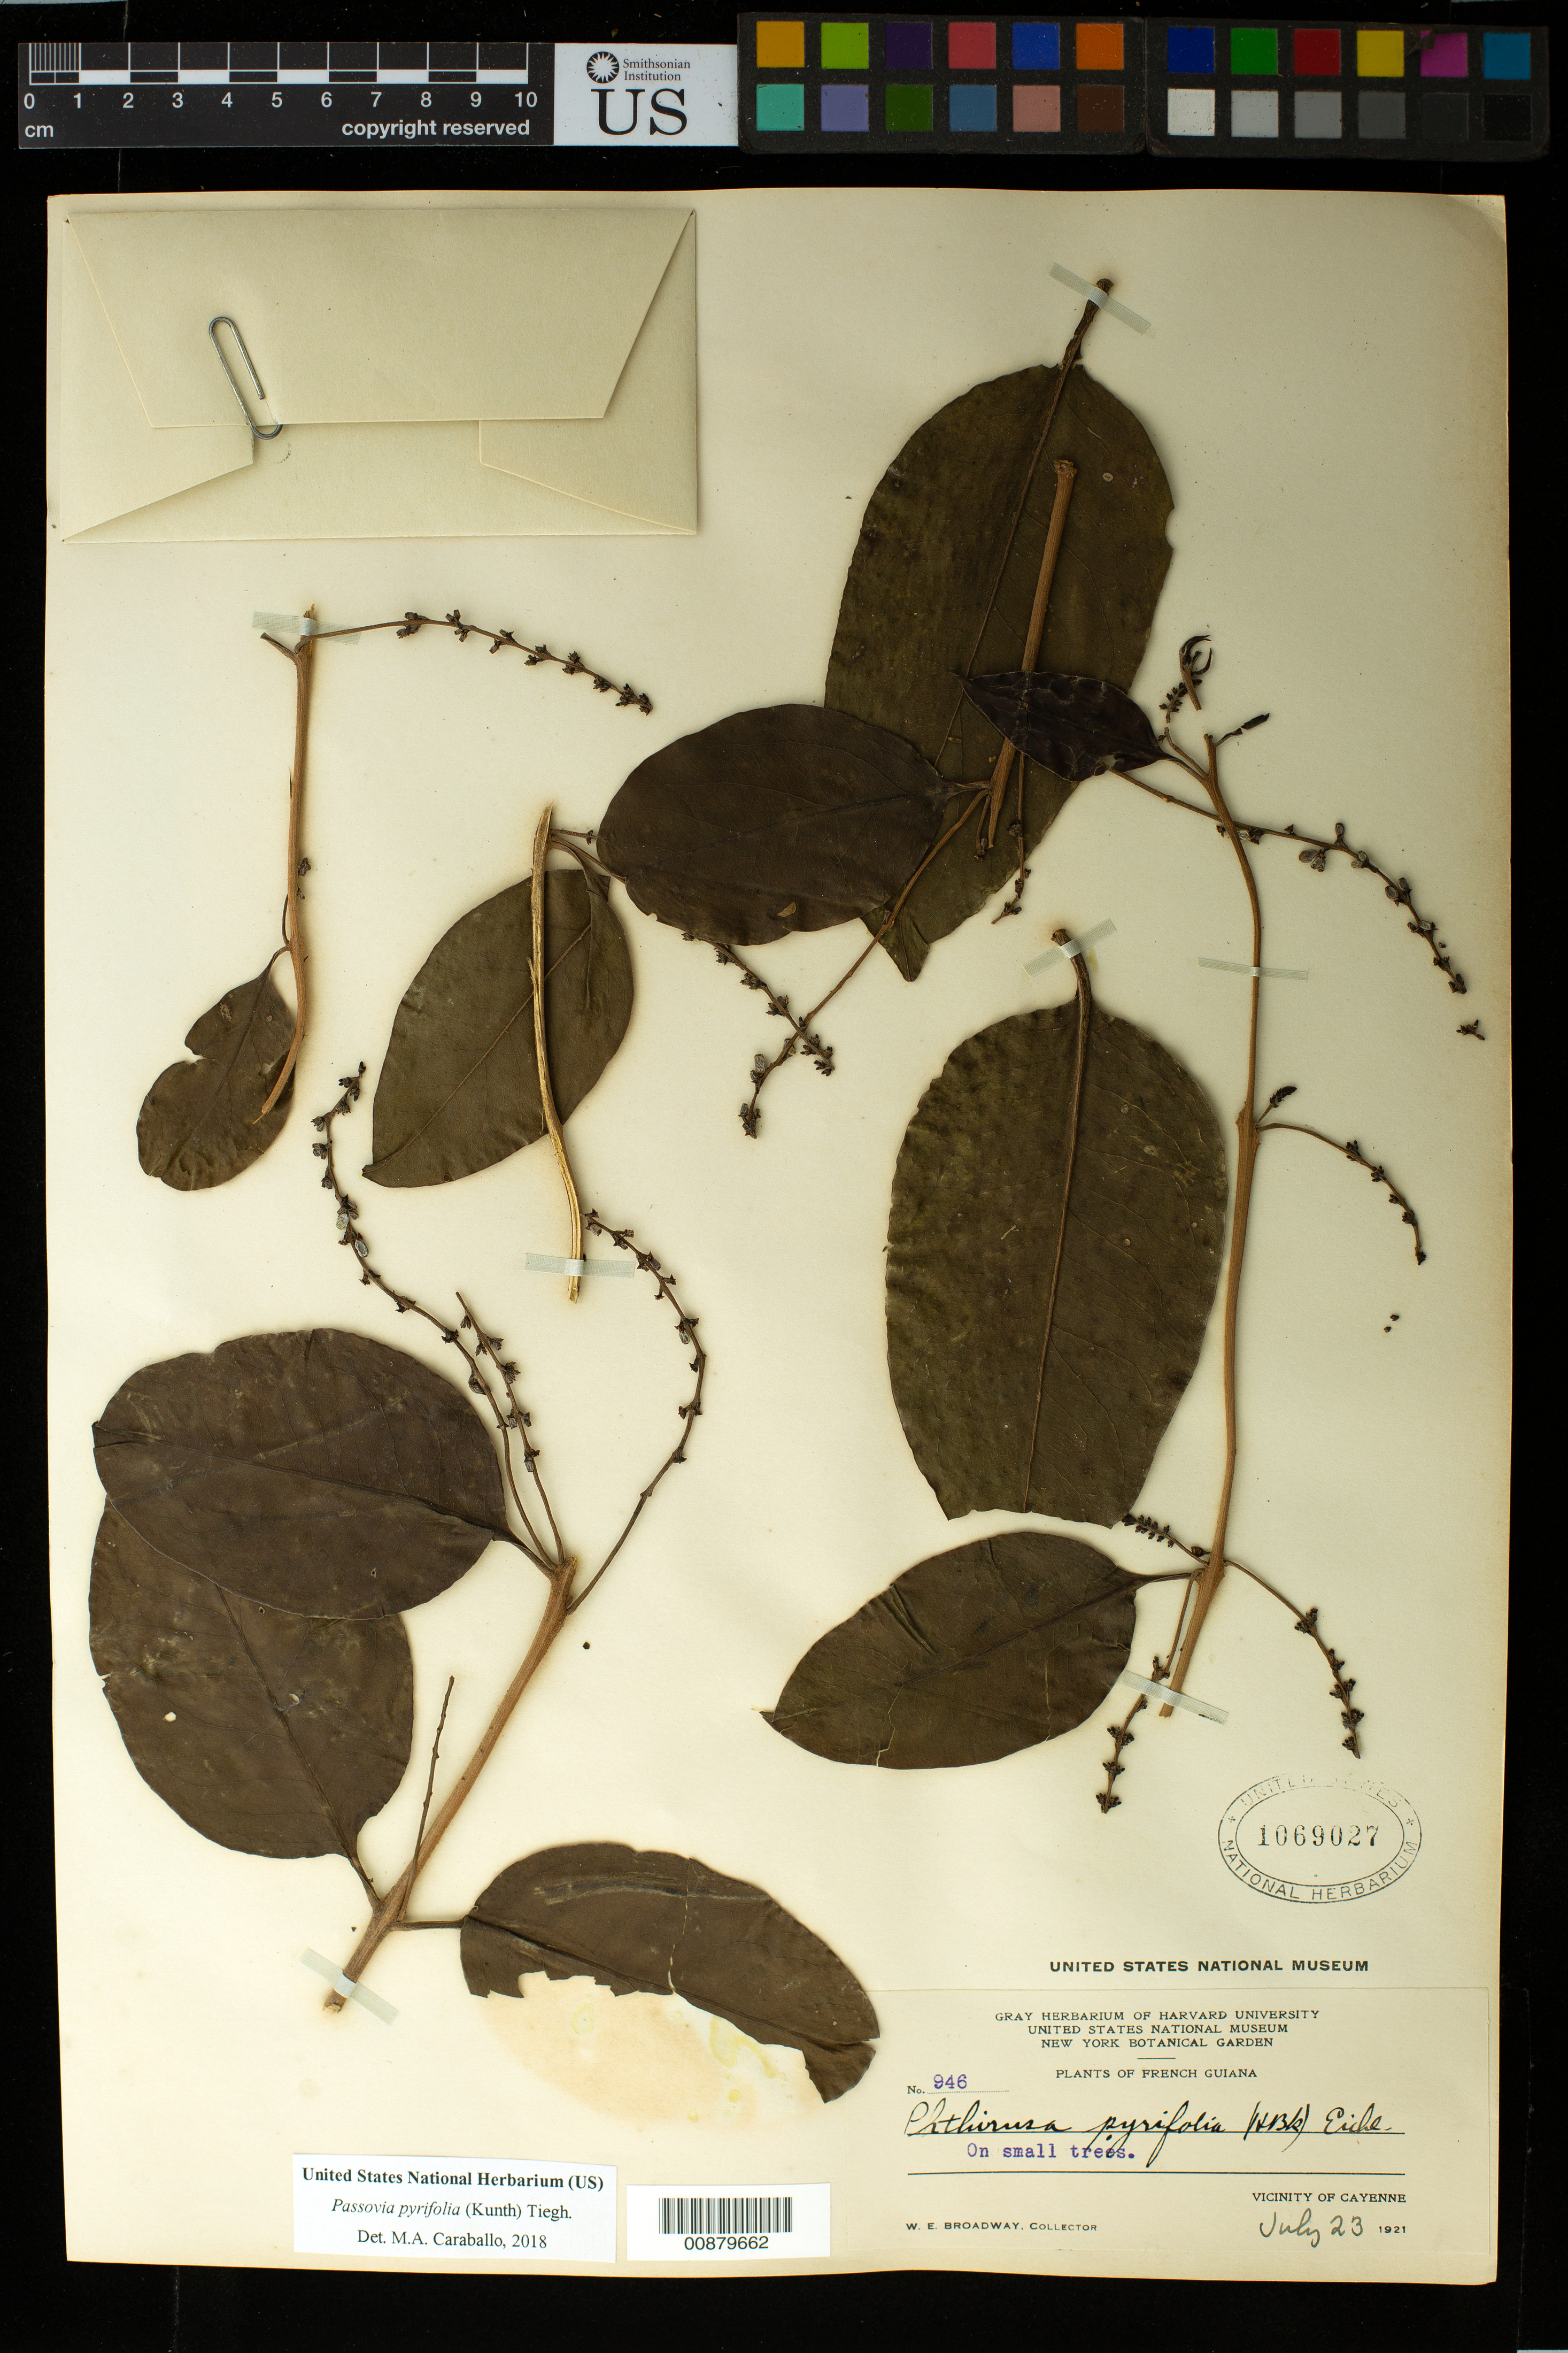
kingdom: Plantae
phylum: Tracheophyta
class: Magnoliopsida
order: Santalales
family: Loranthaceae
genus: Passovia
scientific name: Passovia pyrifolia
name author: (Kunth) Tiegh.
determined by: Caraballo-Ortiz, Marcos A., (MISS), University of Mississippi (UNITED STATES)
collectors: W. E. Broadway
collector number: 946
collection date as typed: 23-Jul-21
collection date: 1921-07-23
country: French Guiana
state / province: Cayenne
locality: Cayenne, vic.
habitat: On small trees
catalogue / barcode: US 1069027